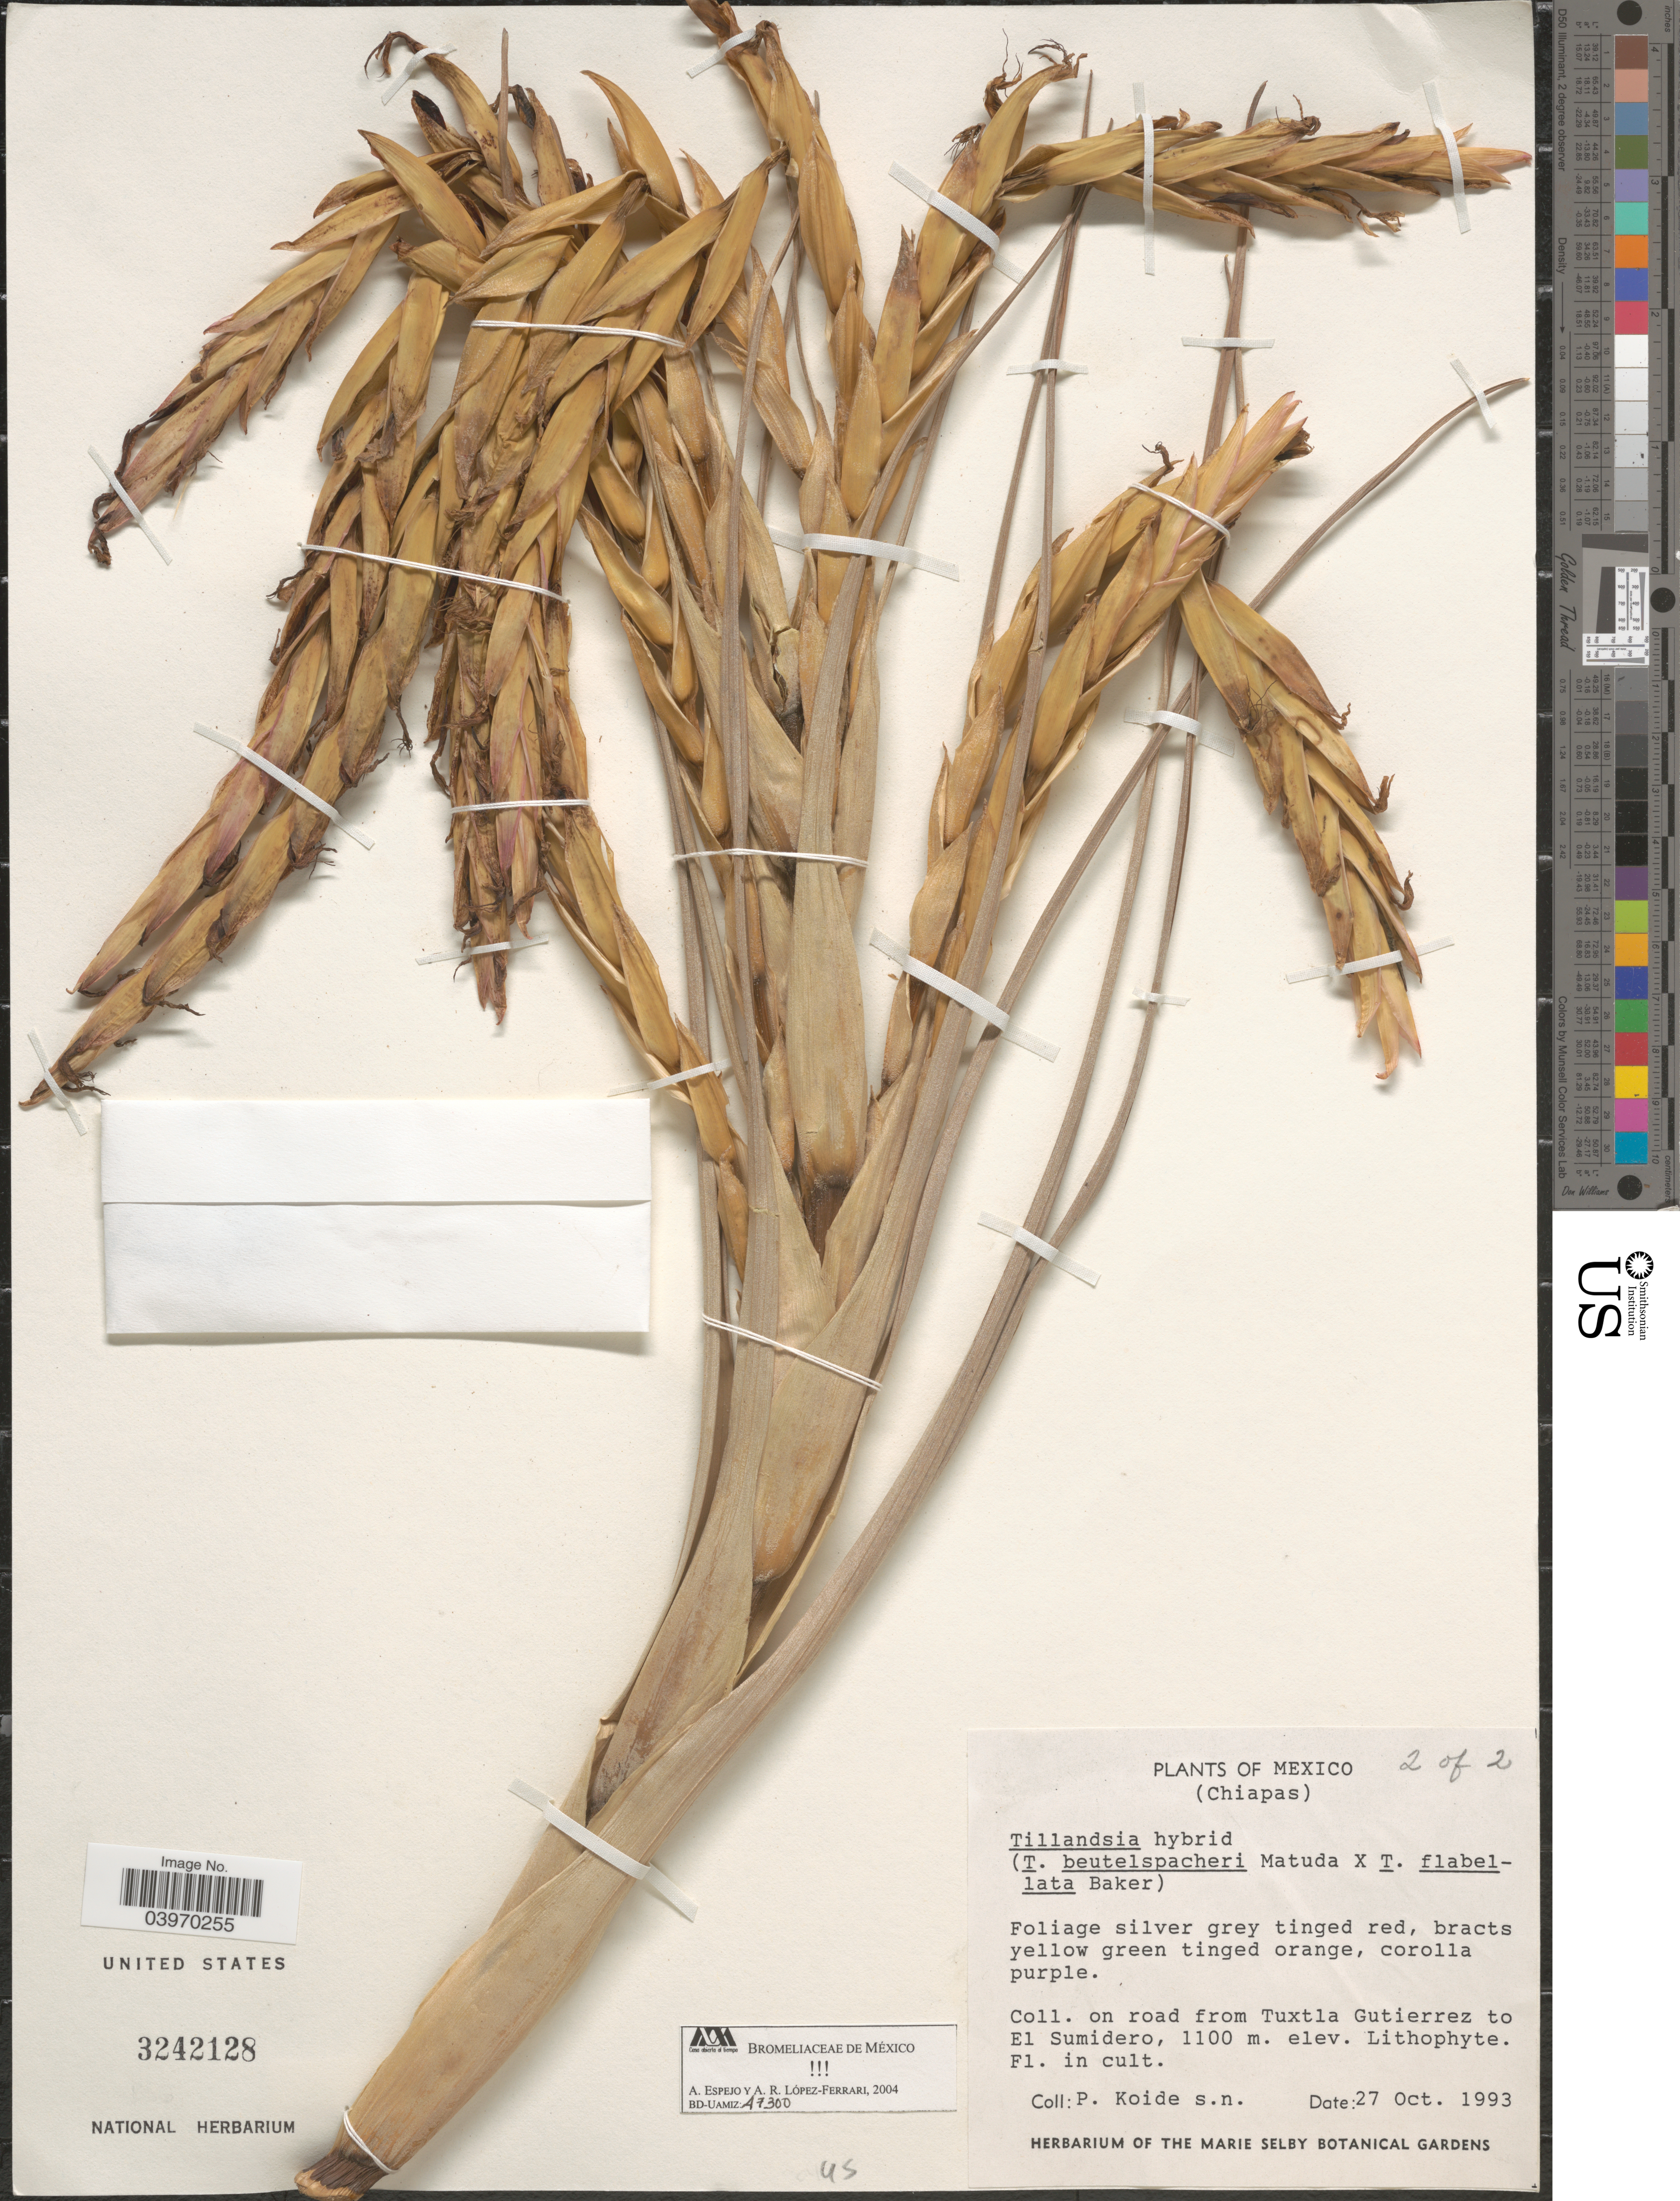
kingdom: Plantae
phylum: Tracheophyta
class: Liliopsida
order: Poales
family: Bromeliaceae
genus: Tillandsia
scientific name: Tillandsia beutelspacheri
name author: Matuda ex L.B. Sm.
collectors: P. Koide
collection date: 1993-10-27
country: United States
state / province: Florida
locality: The Marie Selby Botanical Gardens.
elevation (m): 1100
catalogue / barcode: US 3242128